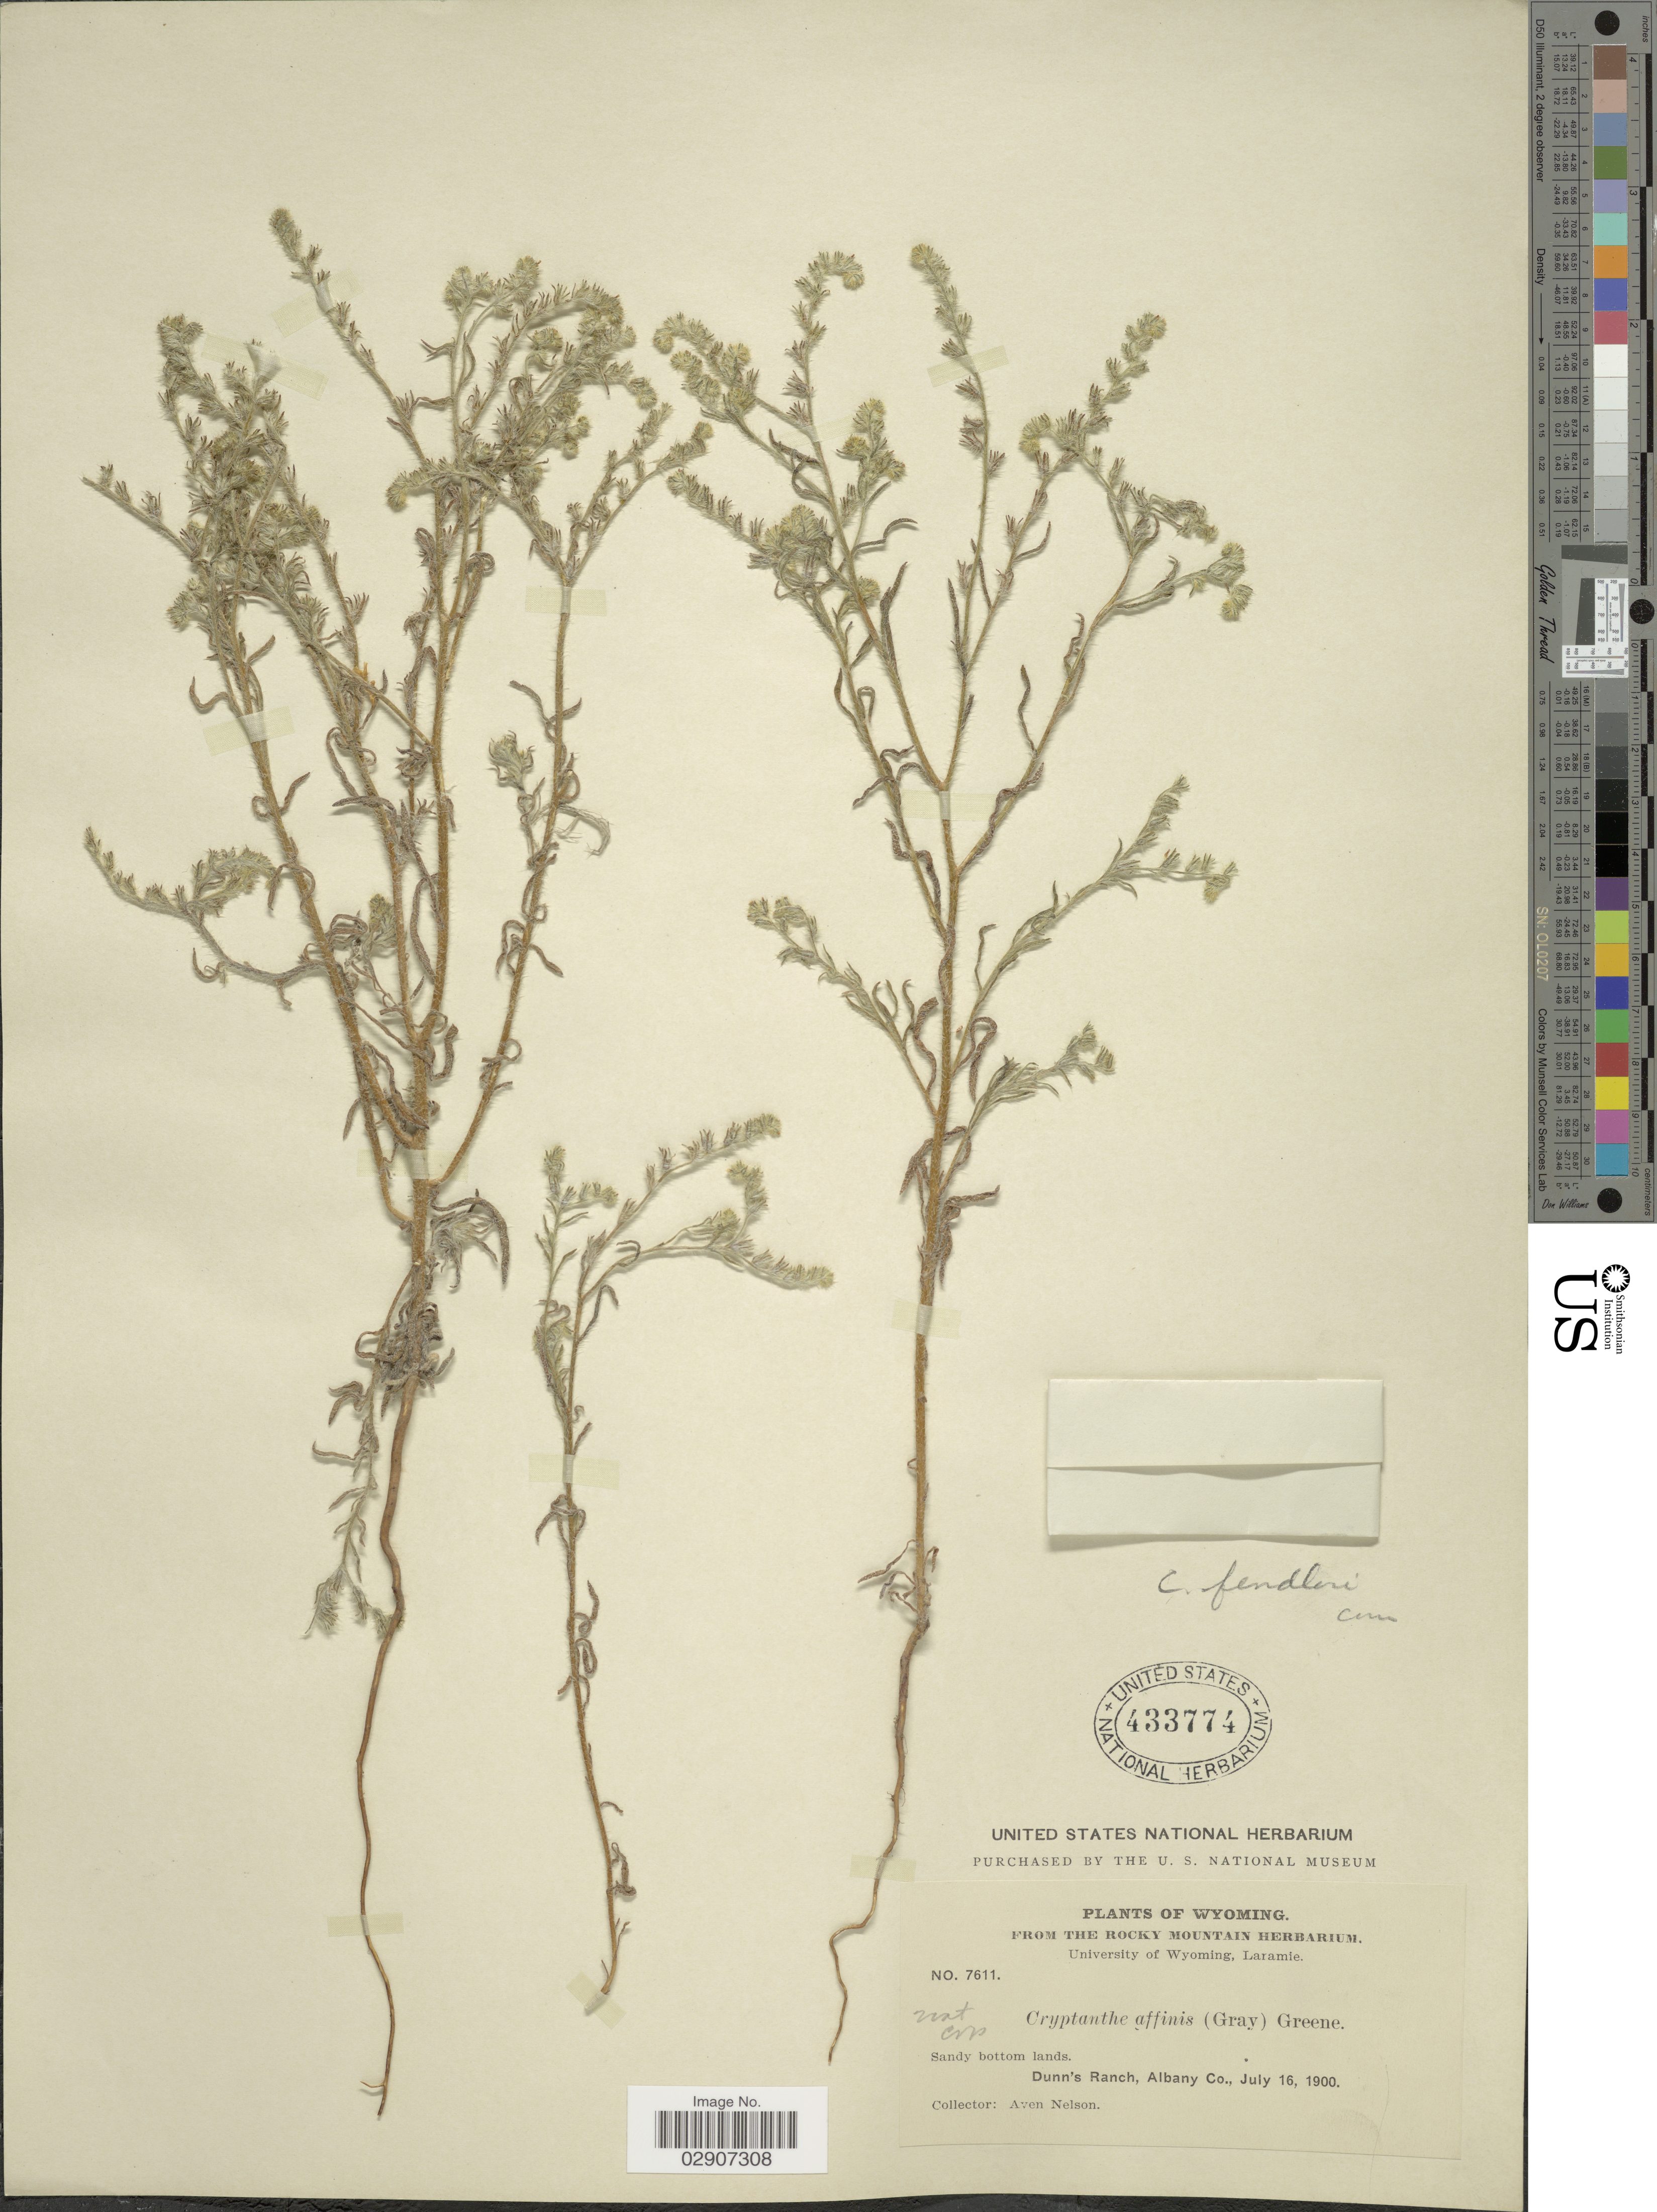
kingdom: Plantae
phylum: Tracheophyta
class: Magnoliopsida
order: Boraginales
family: Boraginaceae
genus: Cryptantha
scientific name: Cryptantha fendleri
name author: (A. Gray) Greene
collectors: A. Nelson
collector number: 7611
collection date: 1900-07-16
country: United States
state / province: Wyoming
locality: Dunn's Ranch, Albany Co.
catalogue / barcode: US 433774